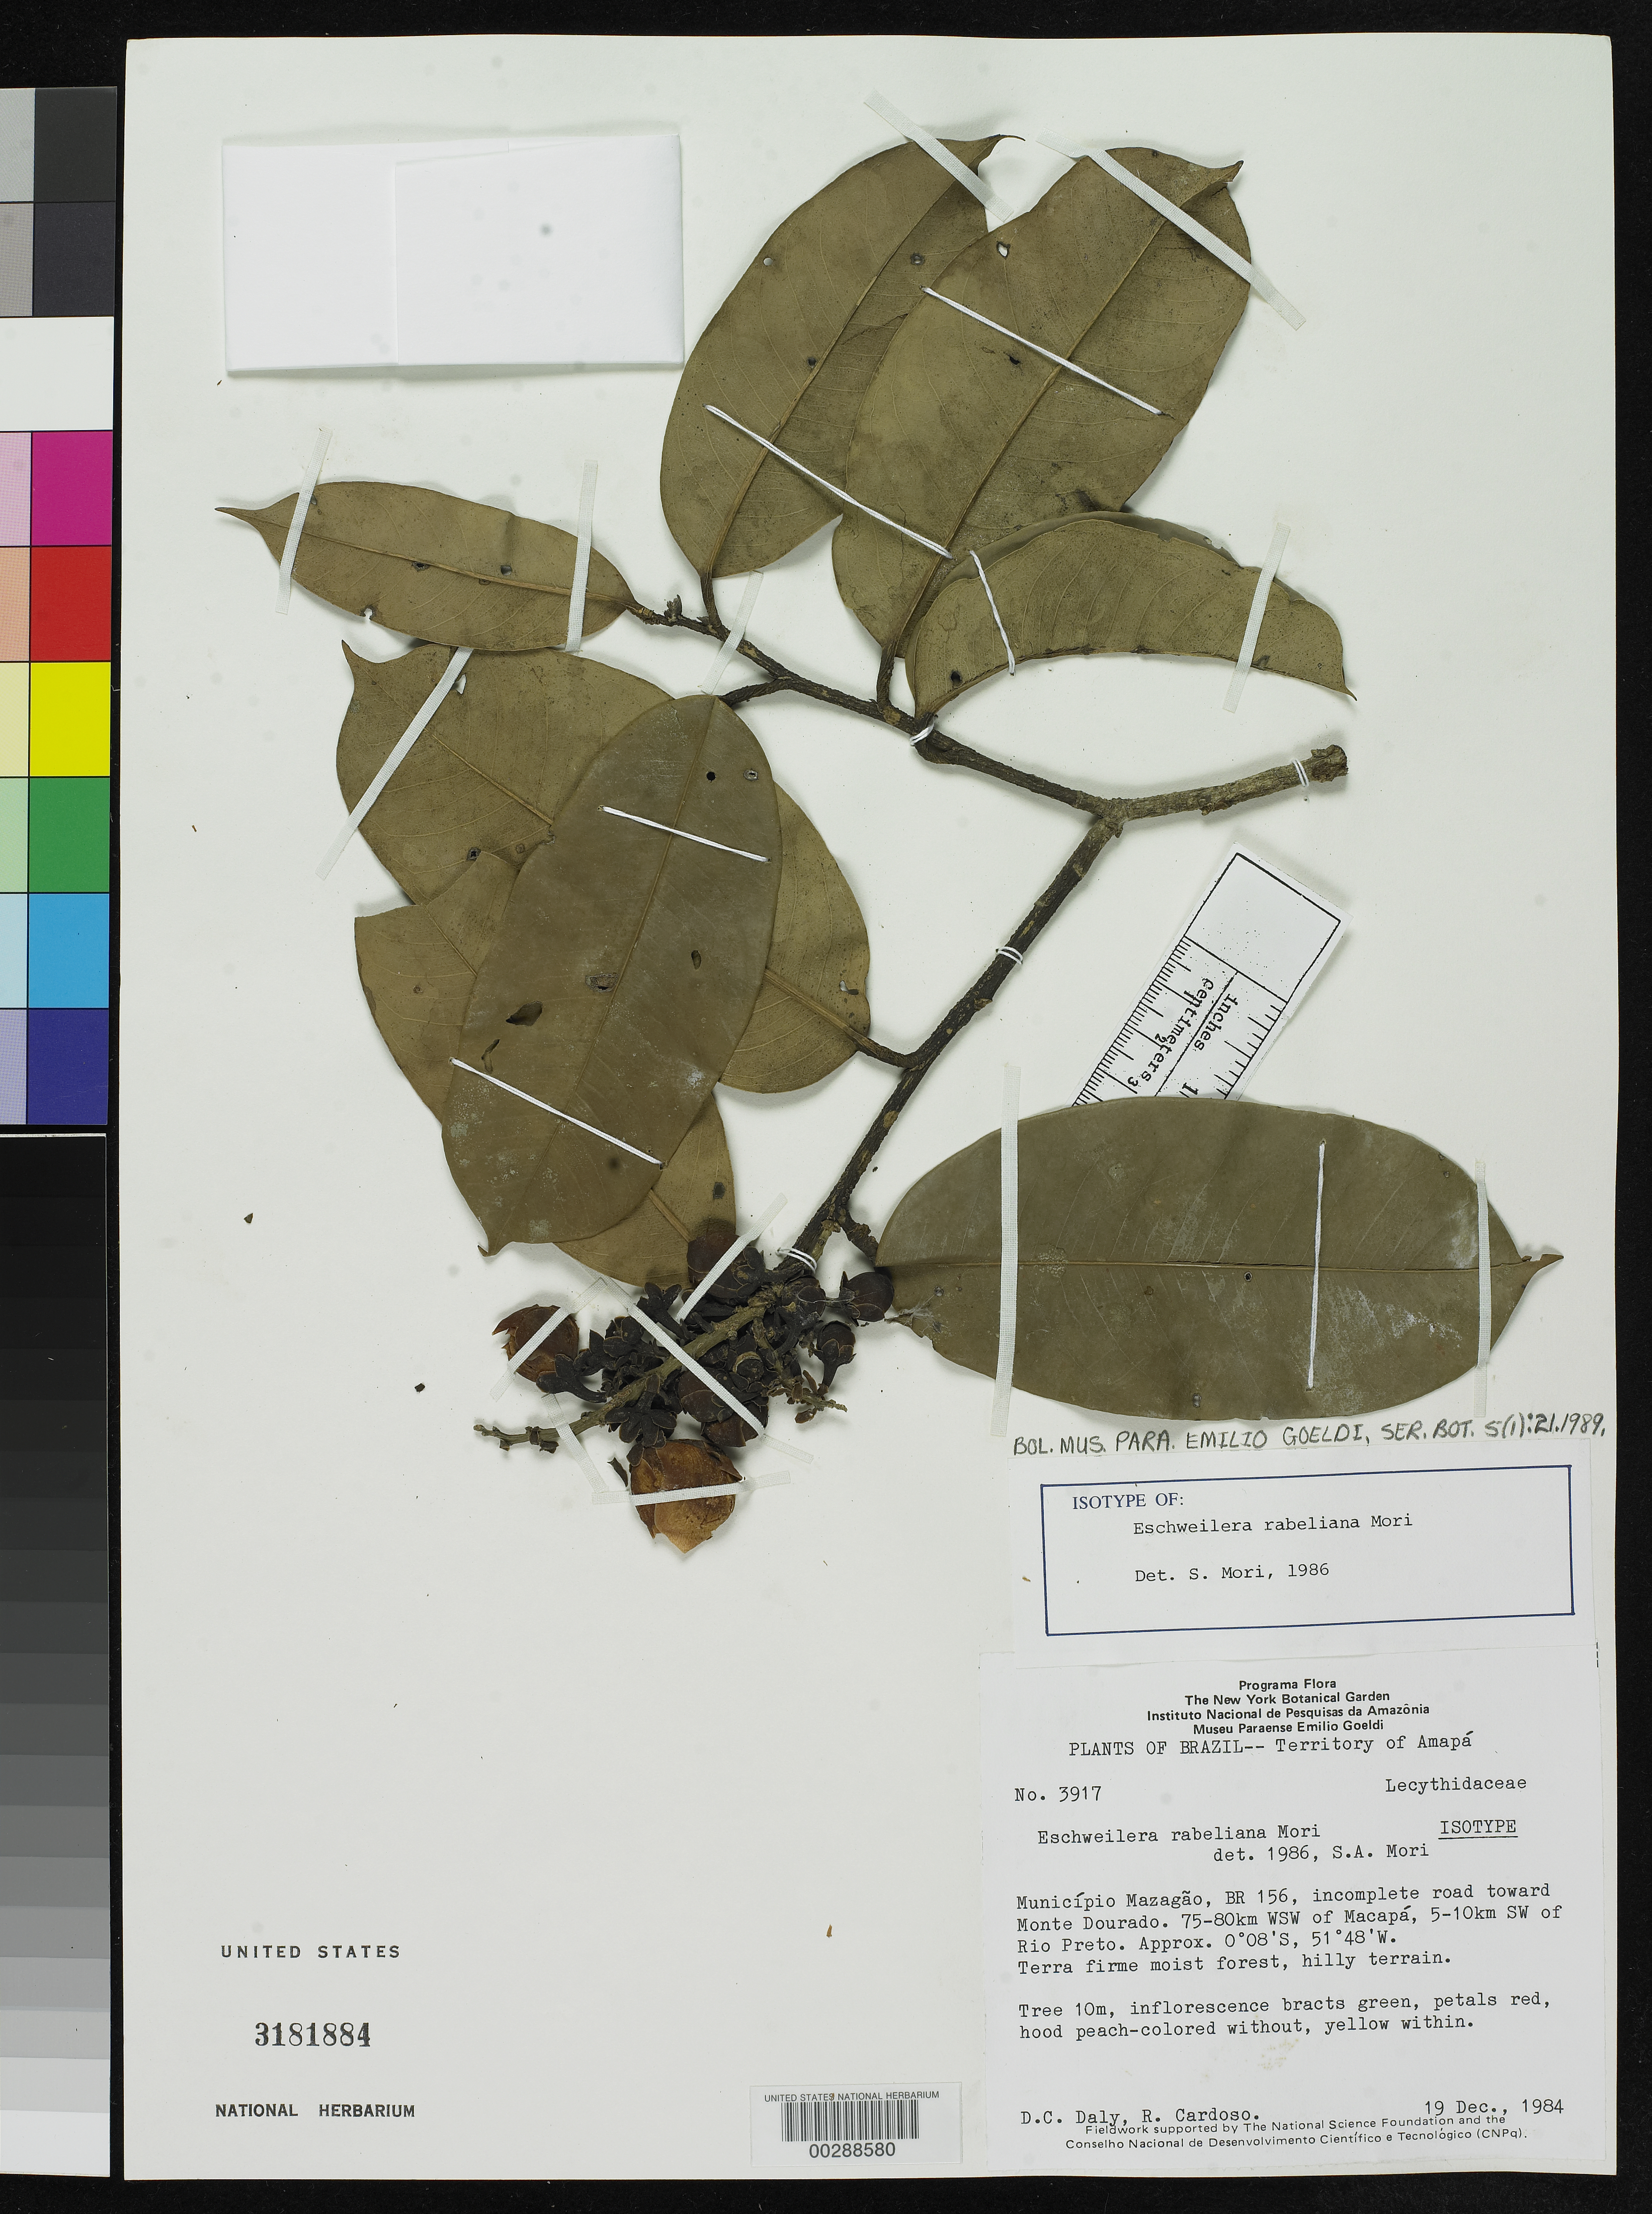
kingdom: Plantae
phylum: Tracheophyta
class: Magnoliopsida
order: Ericales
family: Lecythidaceae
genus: Eschweilera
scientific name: Eschweilera rabeliana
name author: S.A. Mori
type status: Isotype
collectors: D. C. Daly & R. Cardoso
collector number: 3917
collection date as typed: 19 Dec 1984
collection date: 1984-12-19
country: Brazil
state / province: Amapá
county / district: Mazagão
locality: Br 156, incomplete road toward Monte Dourado, 75-80 km WSW of Macapa, 5-10 km SW of Rio Preto.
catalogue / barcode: US 3181884